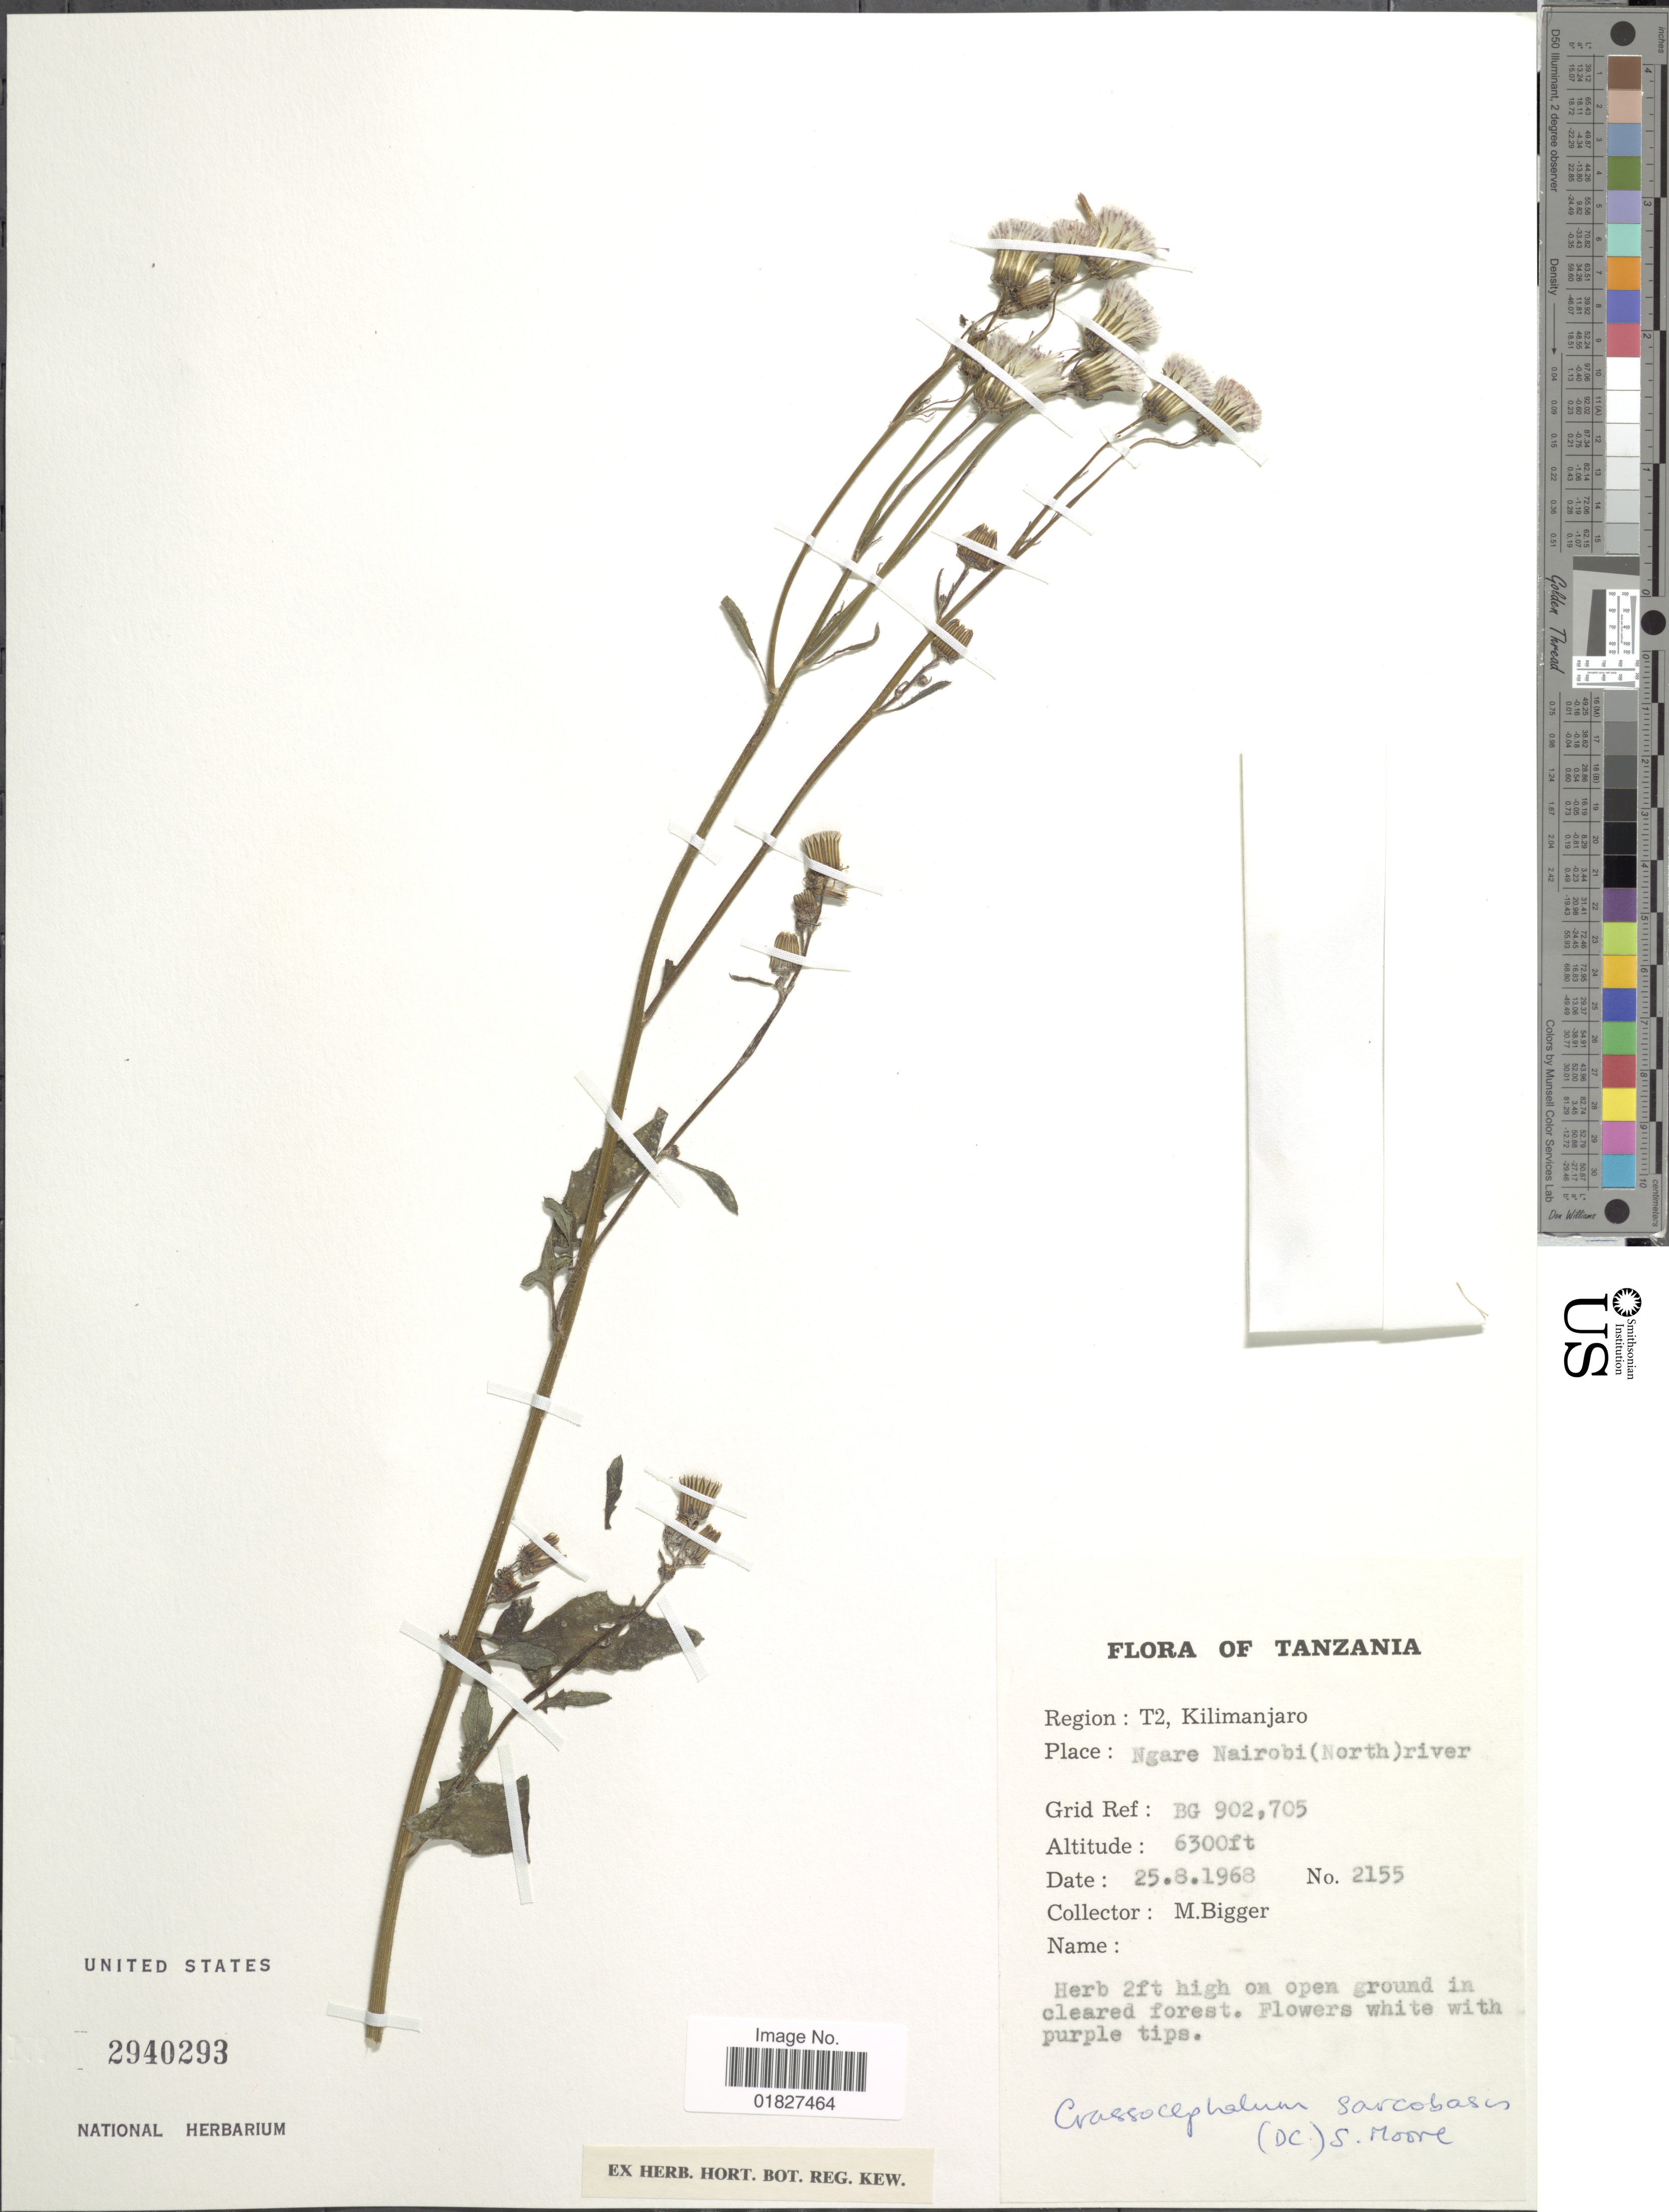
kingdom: Plantae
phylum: Tracheophyta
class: Magnoliopsida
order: Asterales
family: Asteraceae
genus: Crassocephalum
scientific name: Crassocephalum montuosum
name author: (S. Moore) Milne-Redh.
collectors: M. Bigger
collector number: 2155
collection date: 1968-08-25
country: Tanzania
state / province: Kilimanjaro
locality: T2, NGare Nairobi (North) river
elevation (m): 1920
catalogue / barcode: US 2940293